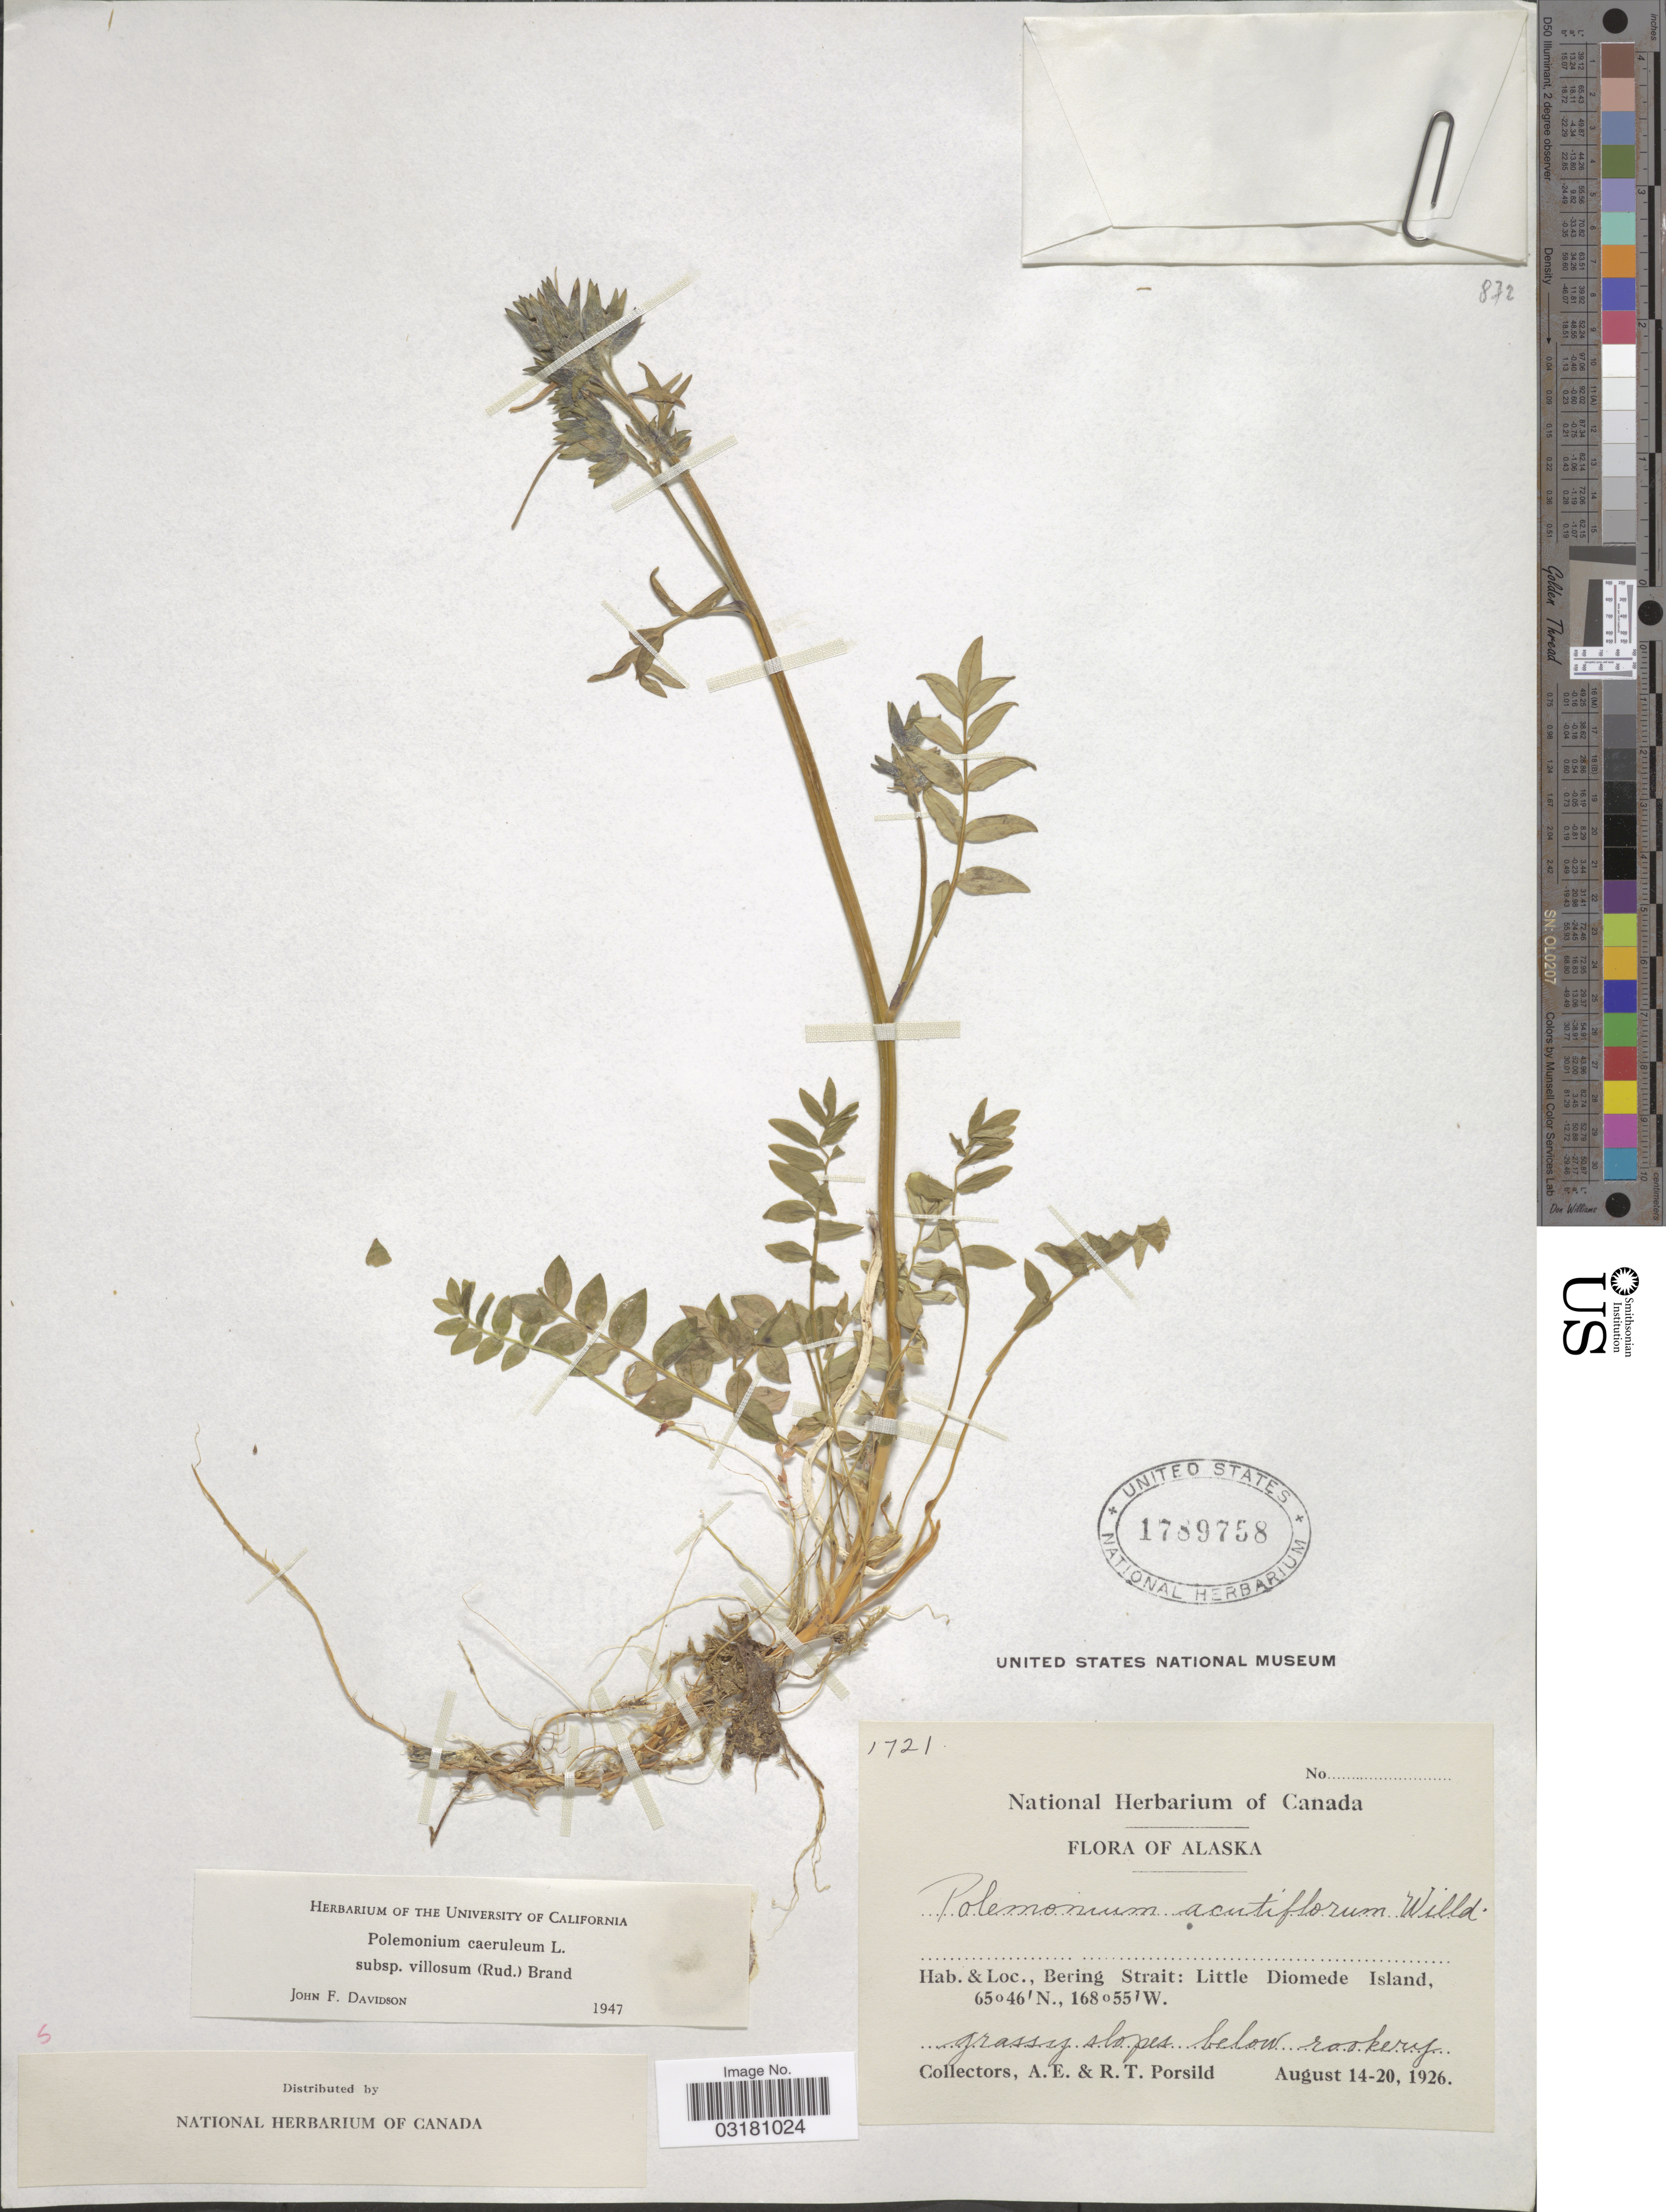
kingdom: Plantae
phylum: Tracheophyta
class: Magnoliopsida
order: Ericales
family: Polemoniaceae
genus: Polemonium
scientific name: Polemonium caeruleum subsp. villosum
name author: (Rudolph ex Georgi) Brand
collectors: A. E. Porsild & R. T. Porsild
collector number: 1721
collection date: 1926-08-14/1926-08-20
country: United States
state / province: Alaska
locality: Bering Strait: Little Diomede Island.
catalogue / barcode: US 1789758